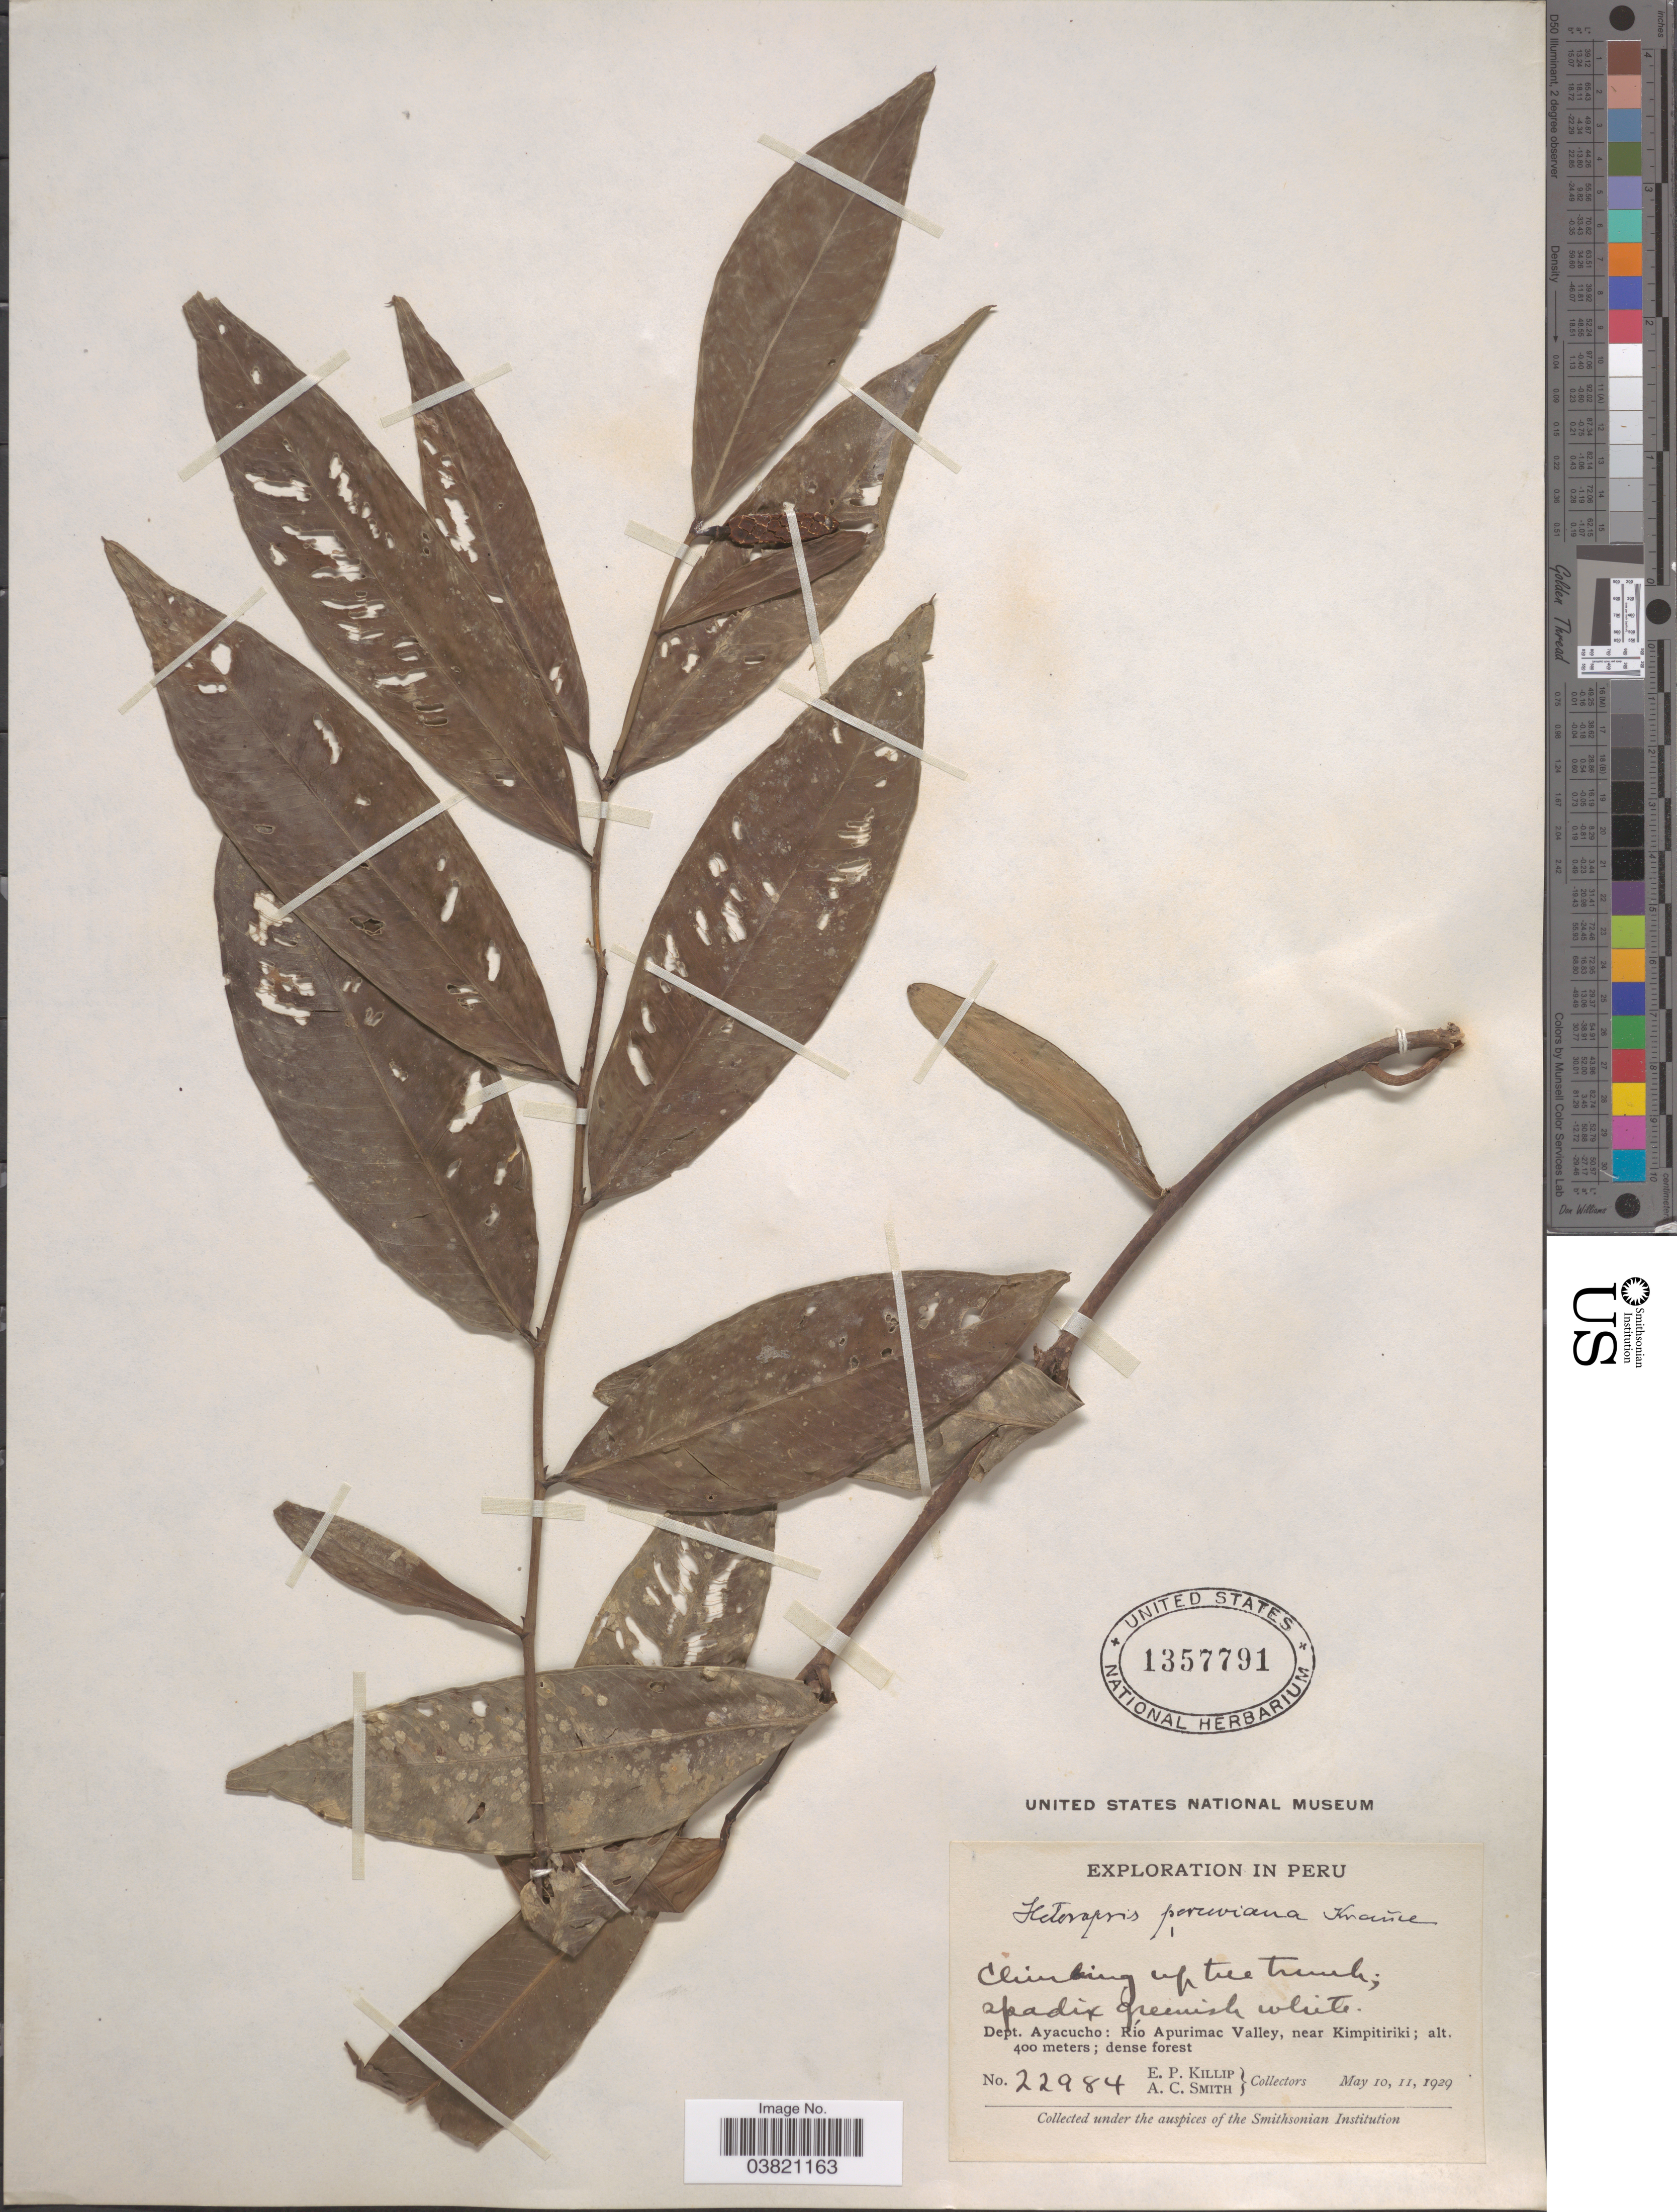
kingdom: Plantae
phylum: Tracheophyta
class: Liliopsida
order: Alismatales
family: Araceae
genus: Heteropsis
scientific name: Heteropsis peruviana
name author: K. Krause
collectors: E. P. Killip & A. C. Smith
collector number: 22984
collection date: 1929-05-10/1929-05-11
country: Peru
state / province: Ayacucho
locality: Dept. Ayacucho: Río Apurimac Valley, near Kimpitiriki.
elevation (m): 400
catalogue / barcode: US 1357791